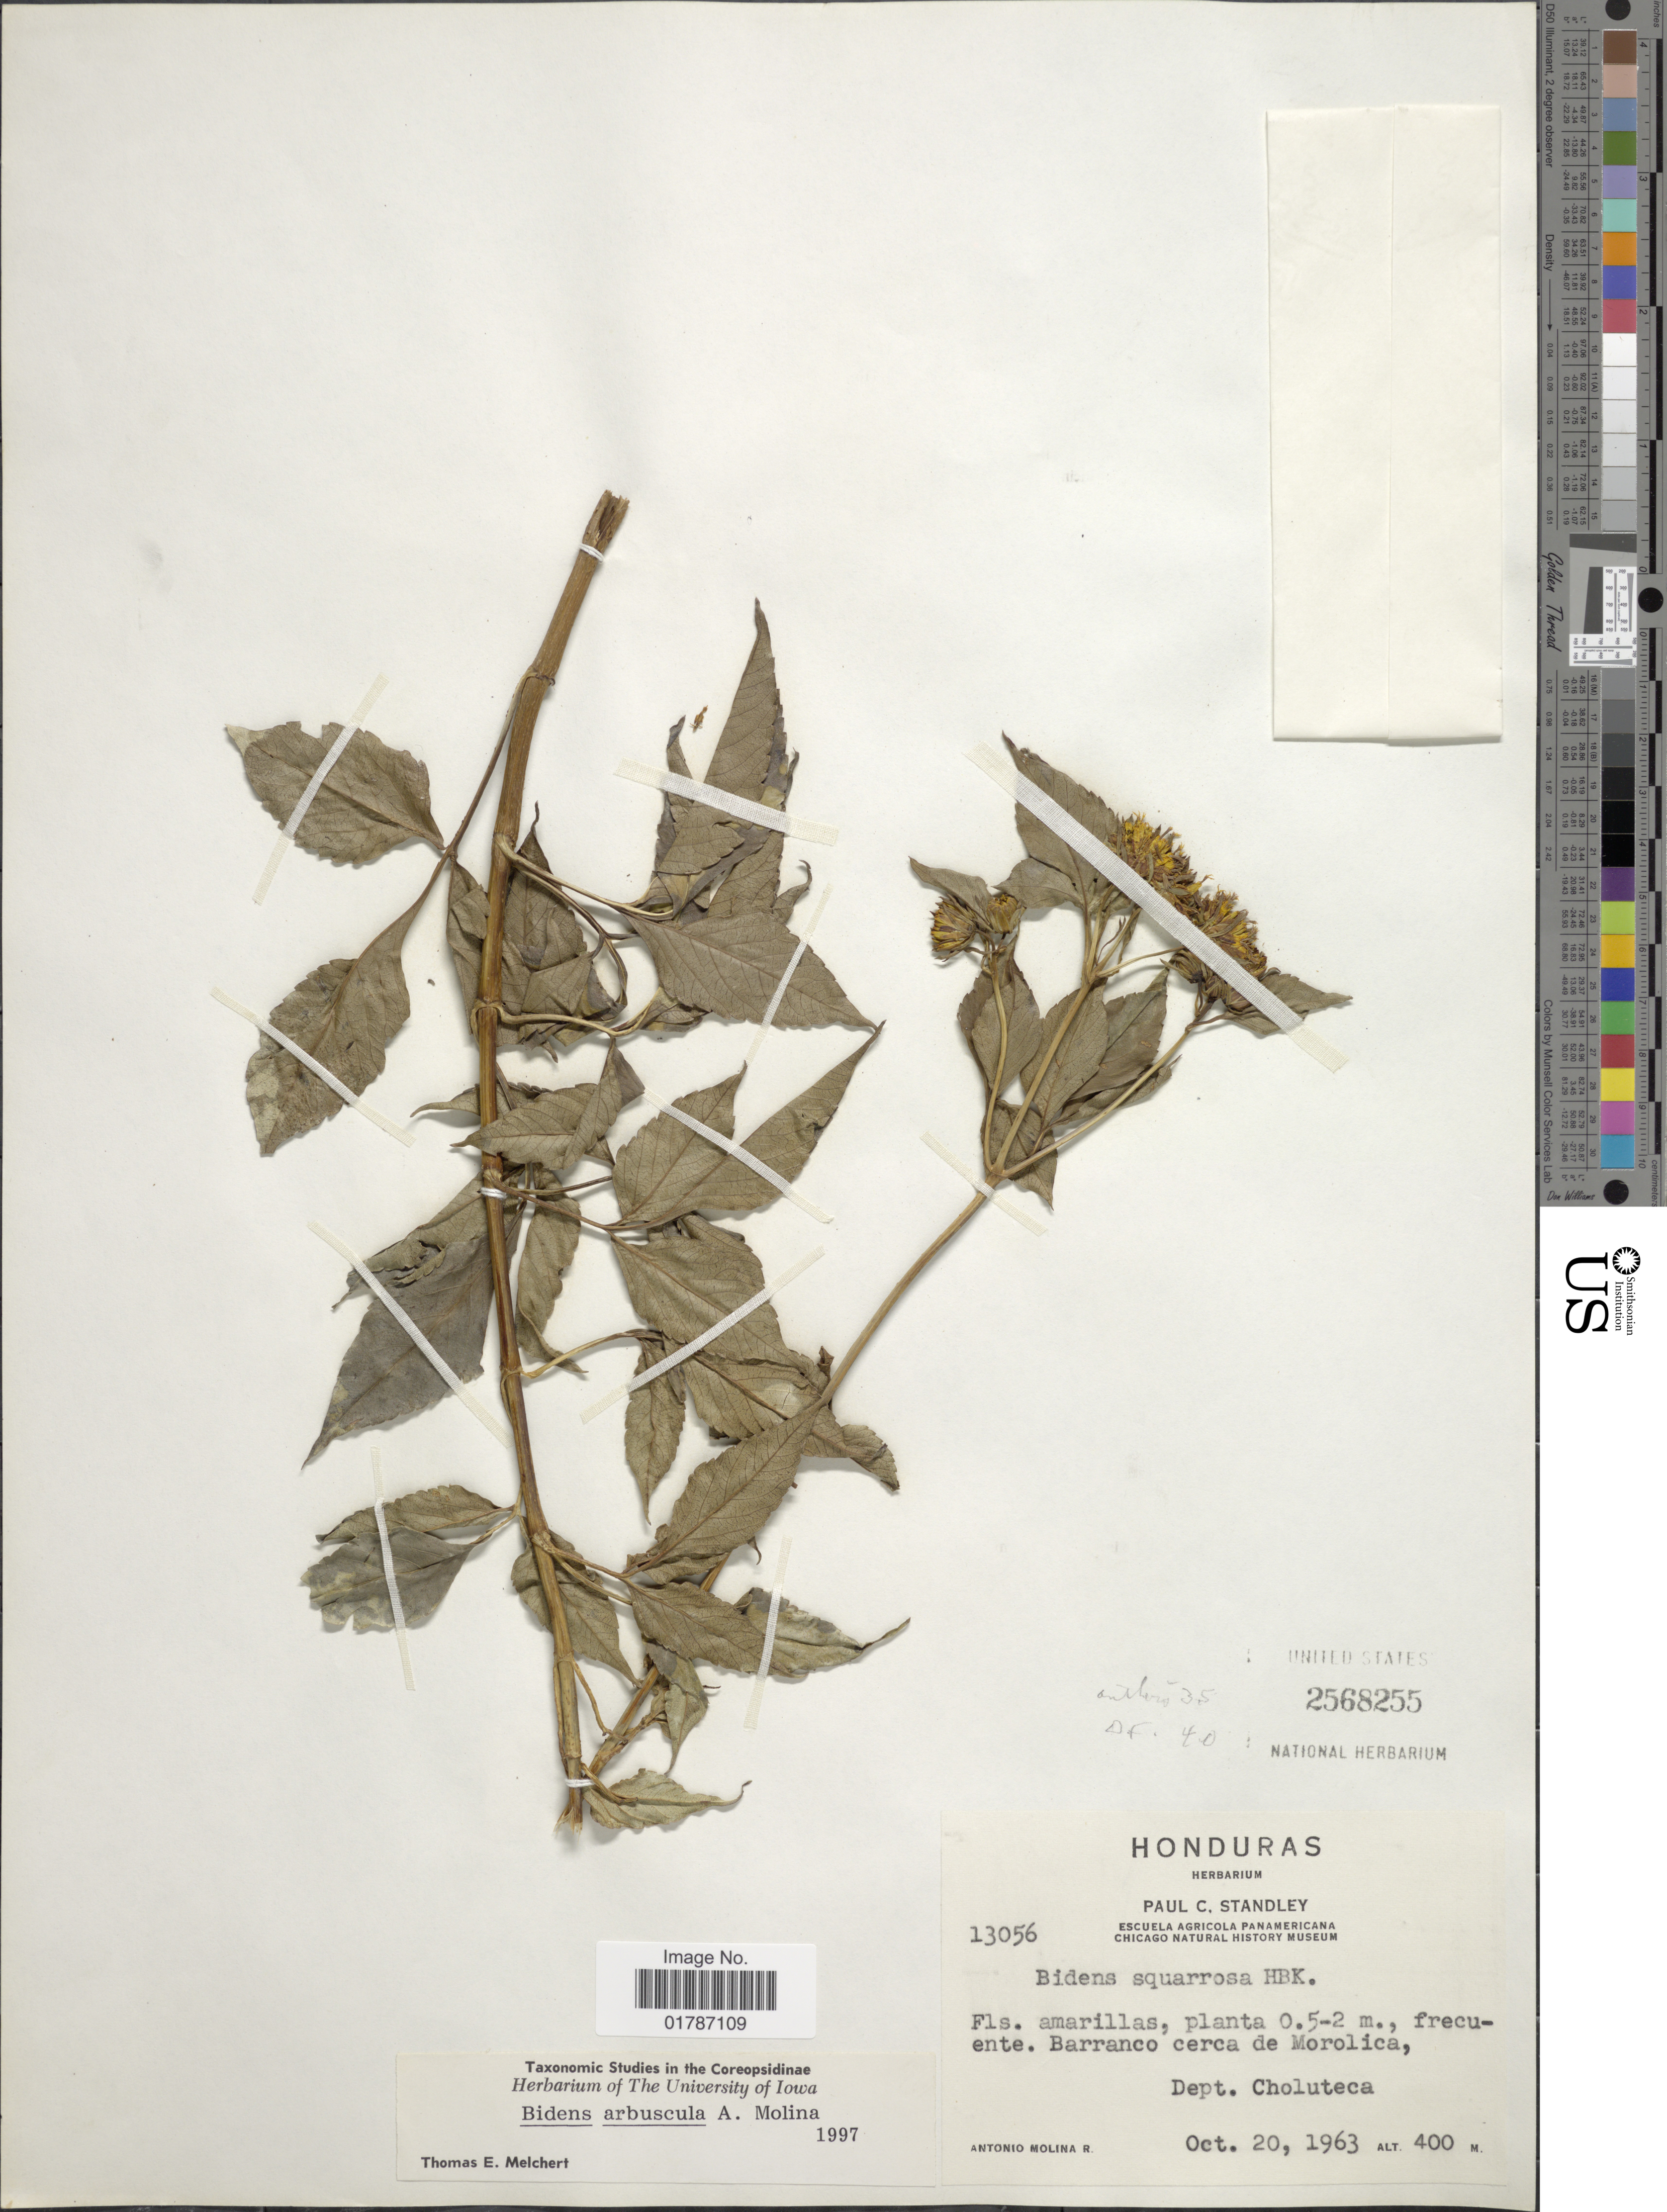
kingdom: Plantae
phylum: Tracheophyta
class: Magnoliopsida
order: Asterales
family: Asteraceae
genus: Bidens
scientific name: Bidens arbuscula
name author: Ant. Molina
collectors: A. Molina R.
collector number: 13056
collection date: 1963-10-20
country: Honduras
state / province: Choluteca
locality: Barranco cerca de Morolica, Dept. Choluteca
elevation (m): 400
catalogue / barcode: US 2568255